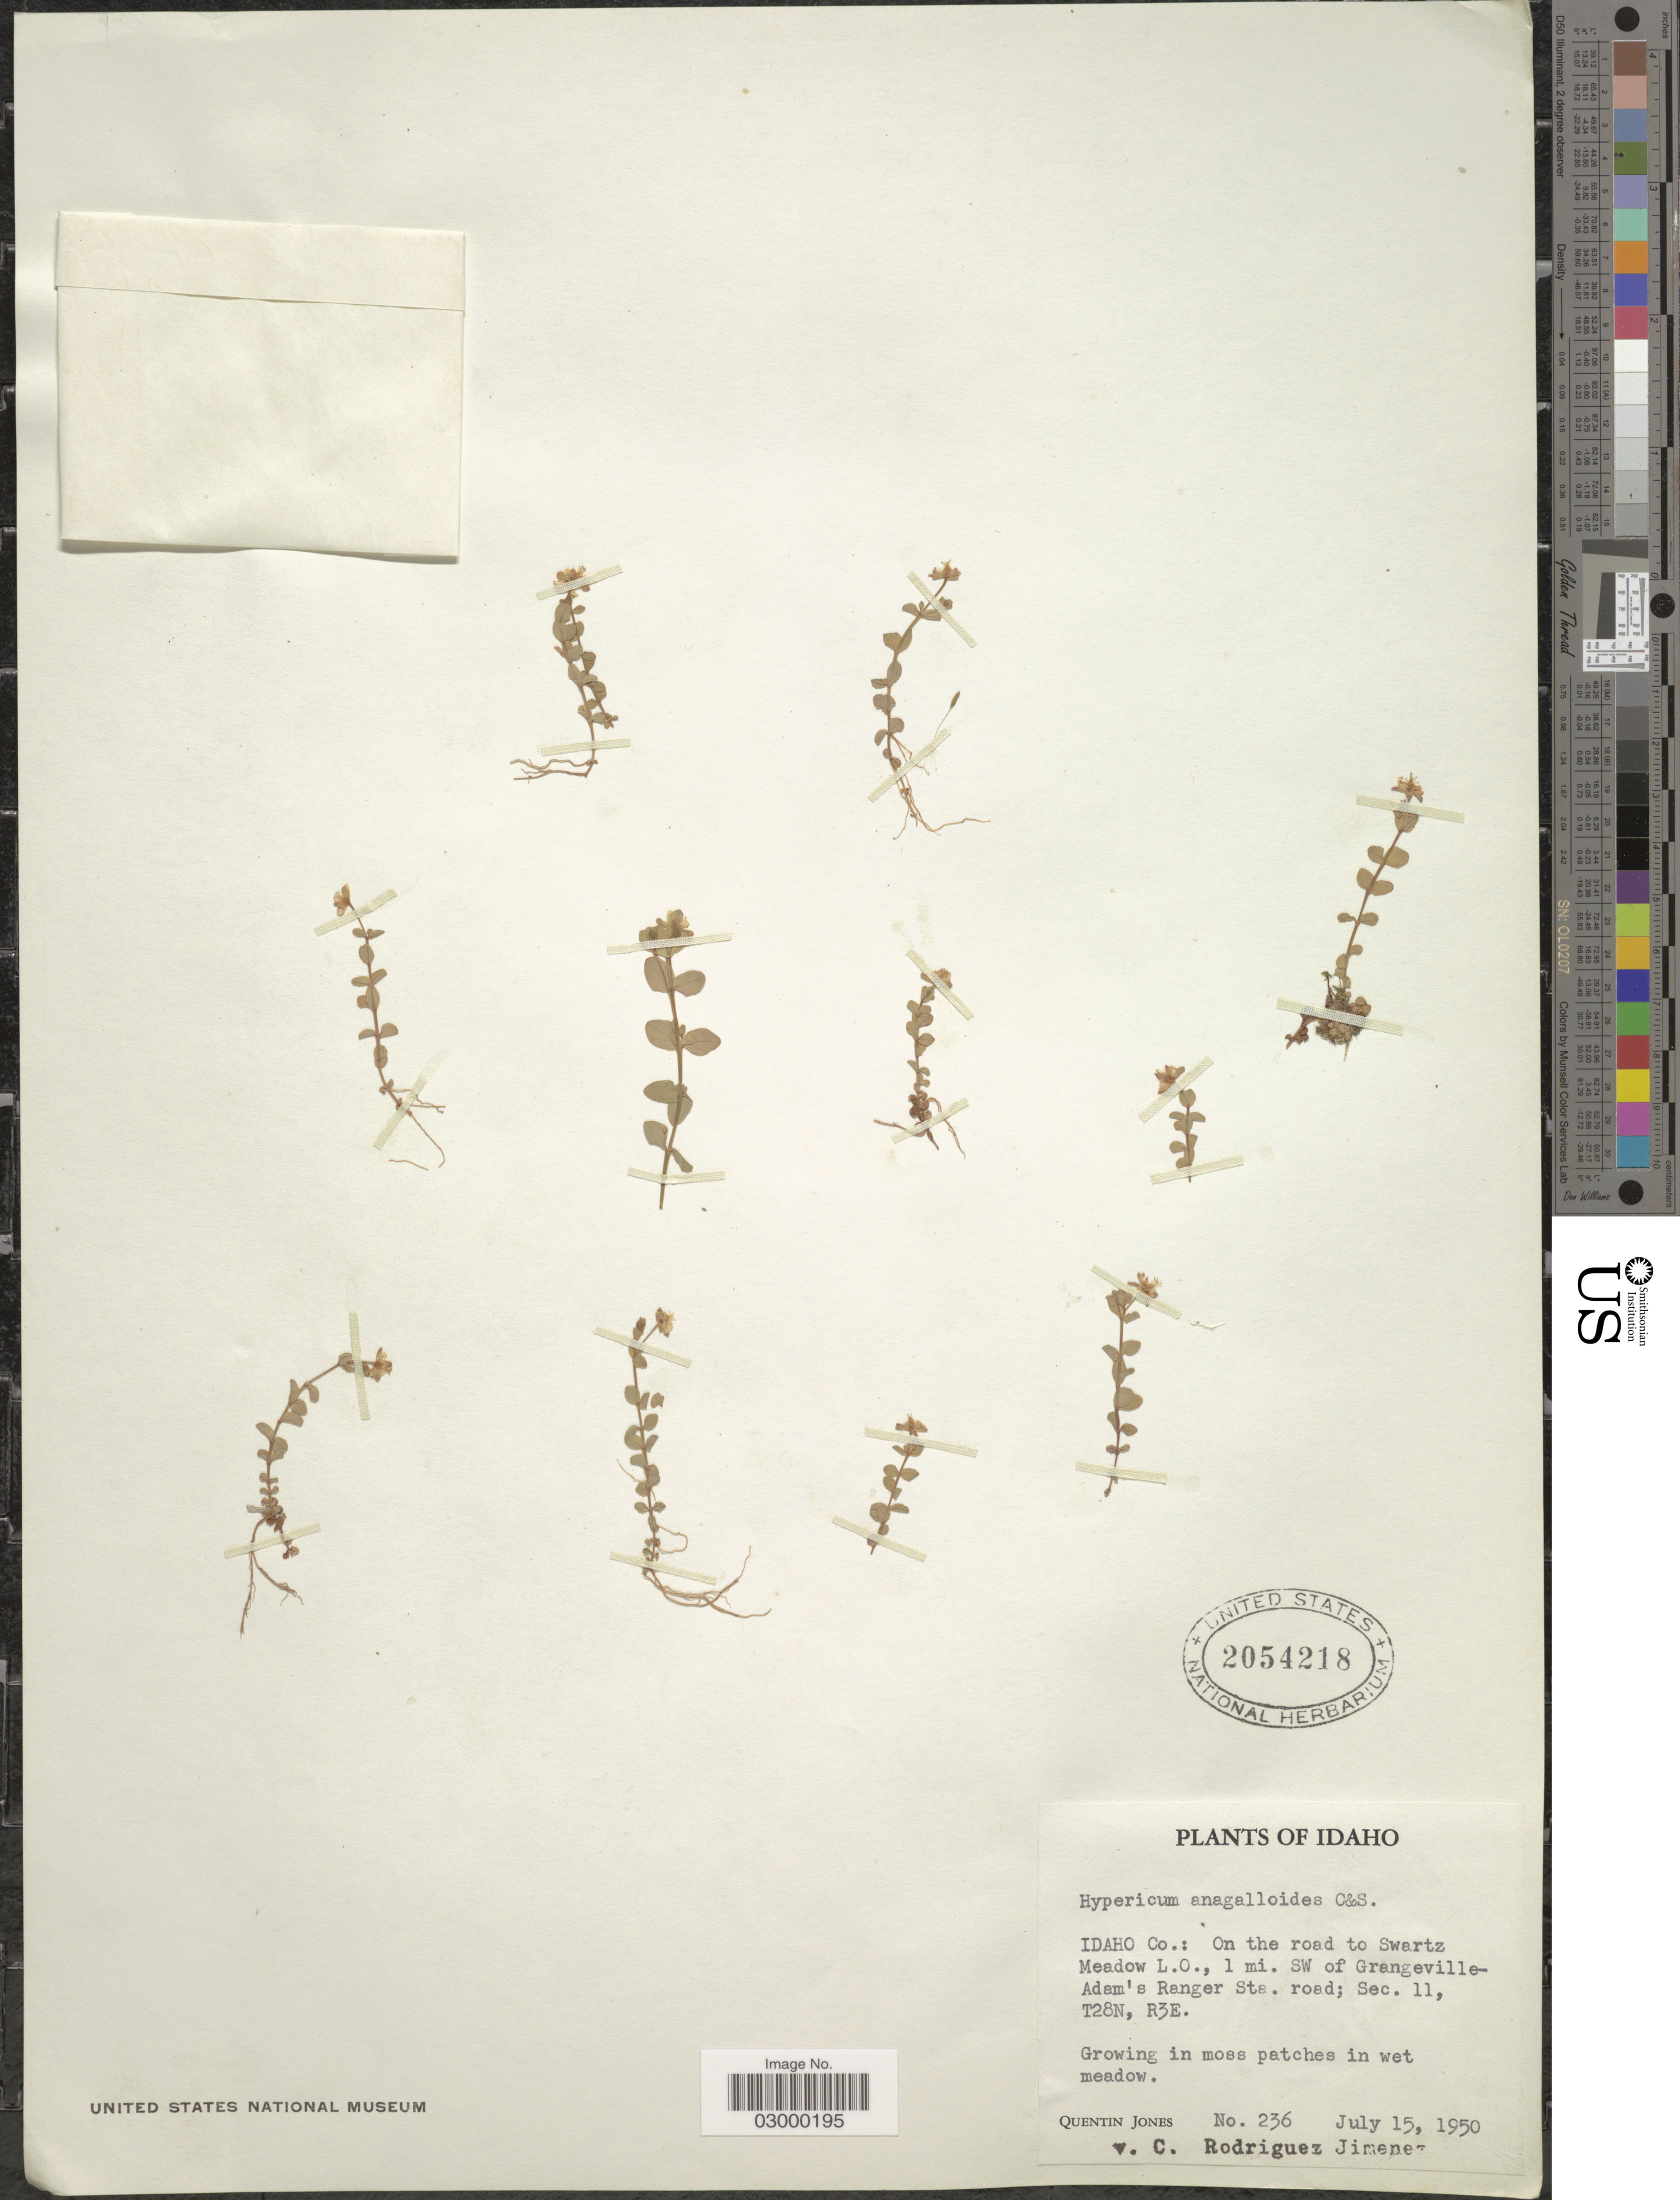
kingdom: Plantae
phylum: Tracheophyta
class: Magnoliopsida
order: Malpighiales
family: Hypericaceae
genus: Hypericum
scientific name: Hypericum anagalloides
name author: Cham. & Schltdl.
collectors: Q. Jones & v. C. Rodríguez Jiménez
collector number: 236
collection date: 1950-07-15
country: United States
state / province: Idaho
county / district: Idaho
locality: On the road to Swartz Meadow L.O., 1 mi. SW of Grangeville-Adam's Ranger Sta. road; Sec. 11, T28N, R3E.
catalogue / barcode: US 2054218